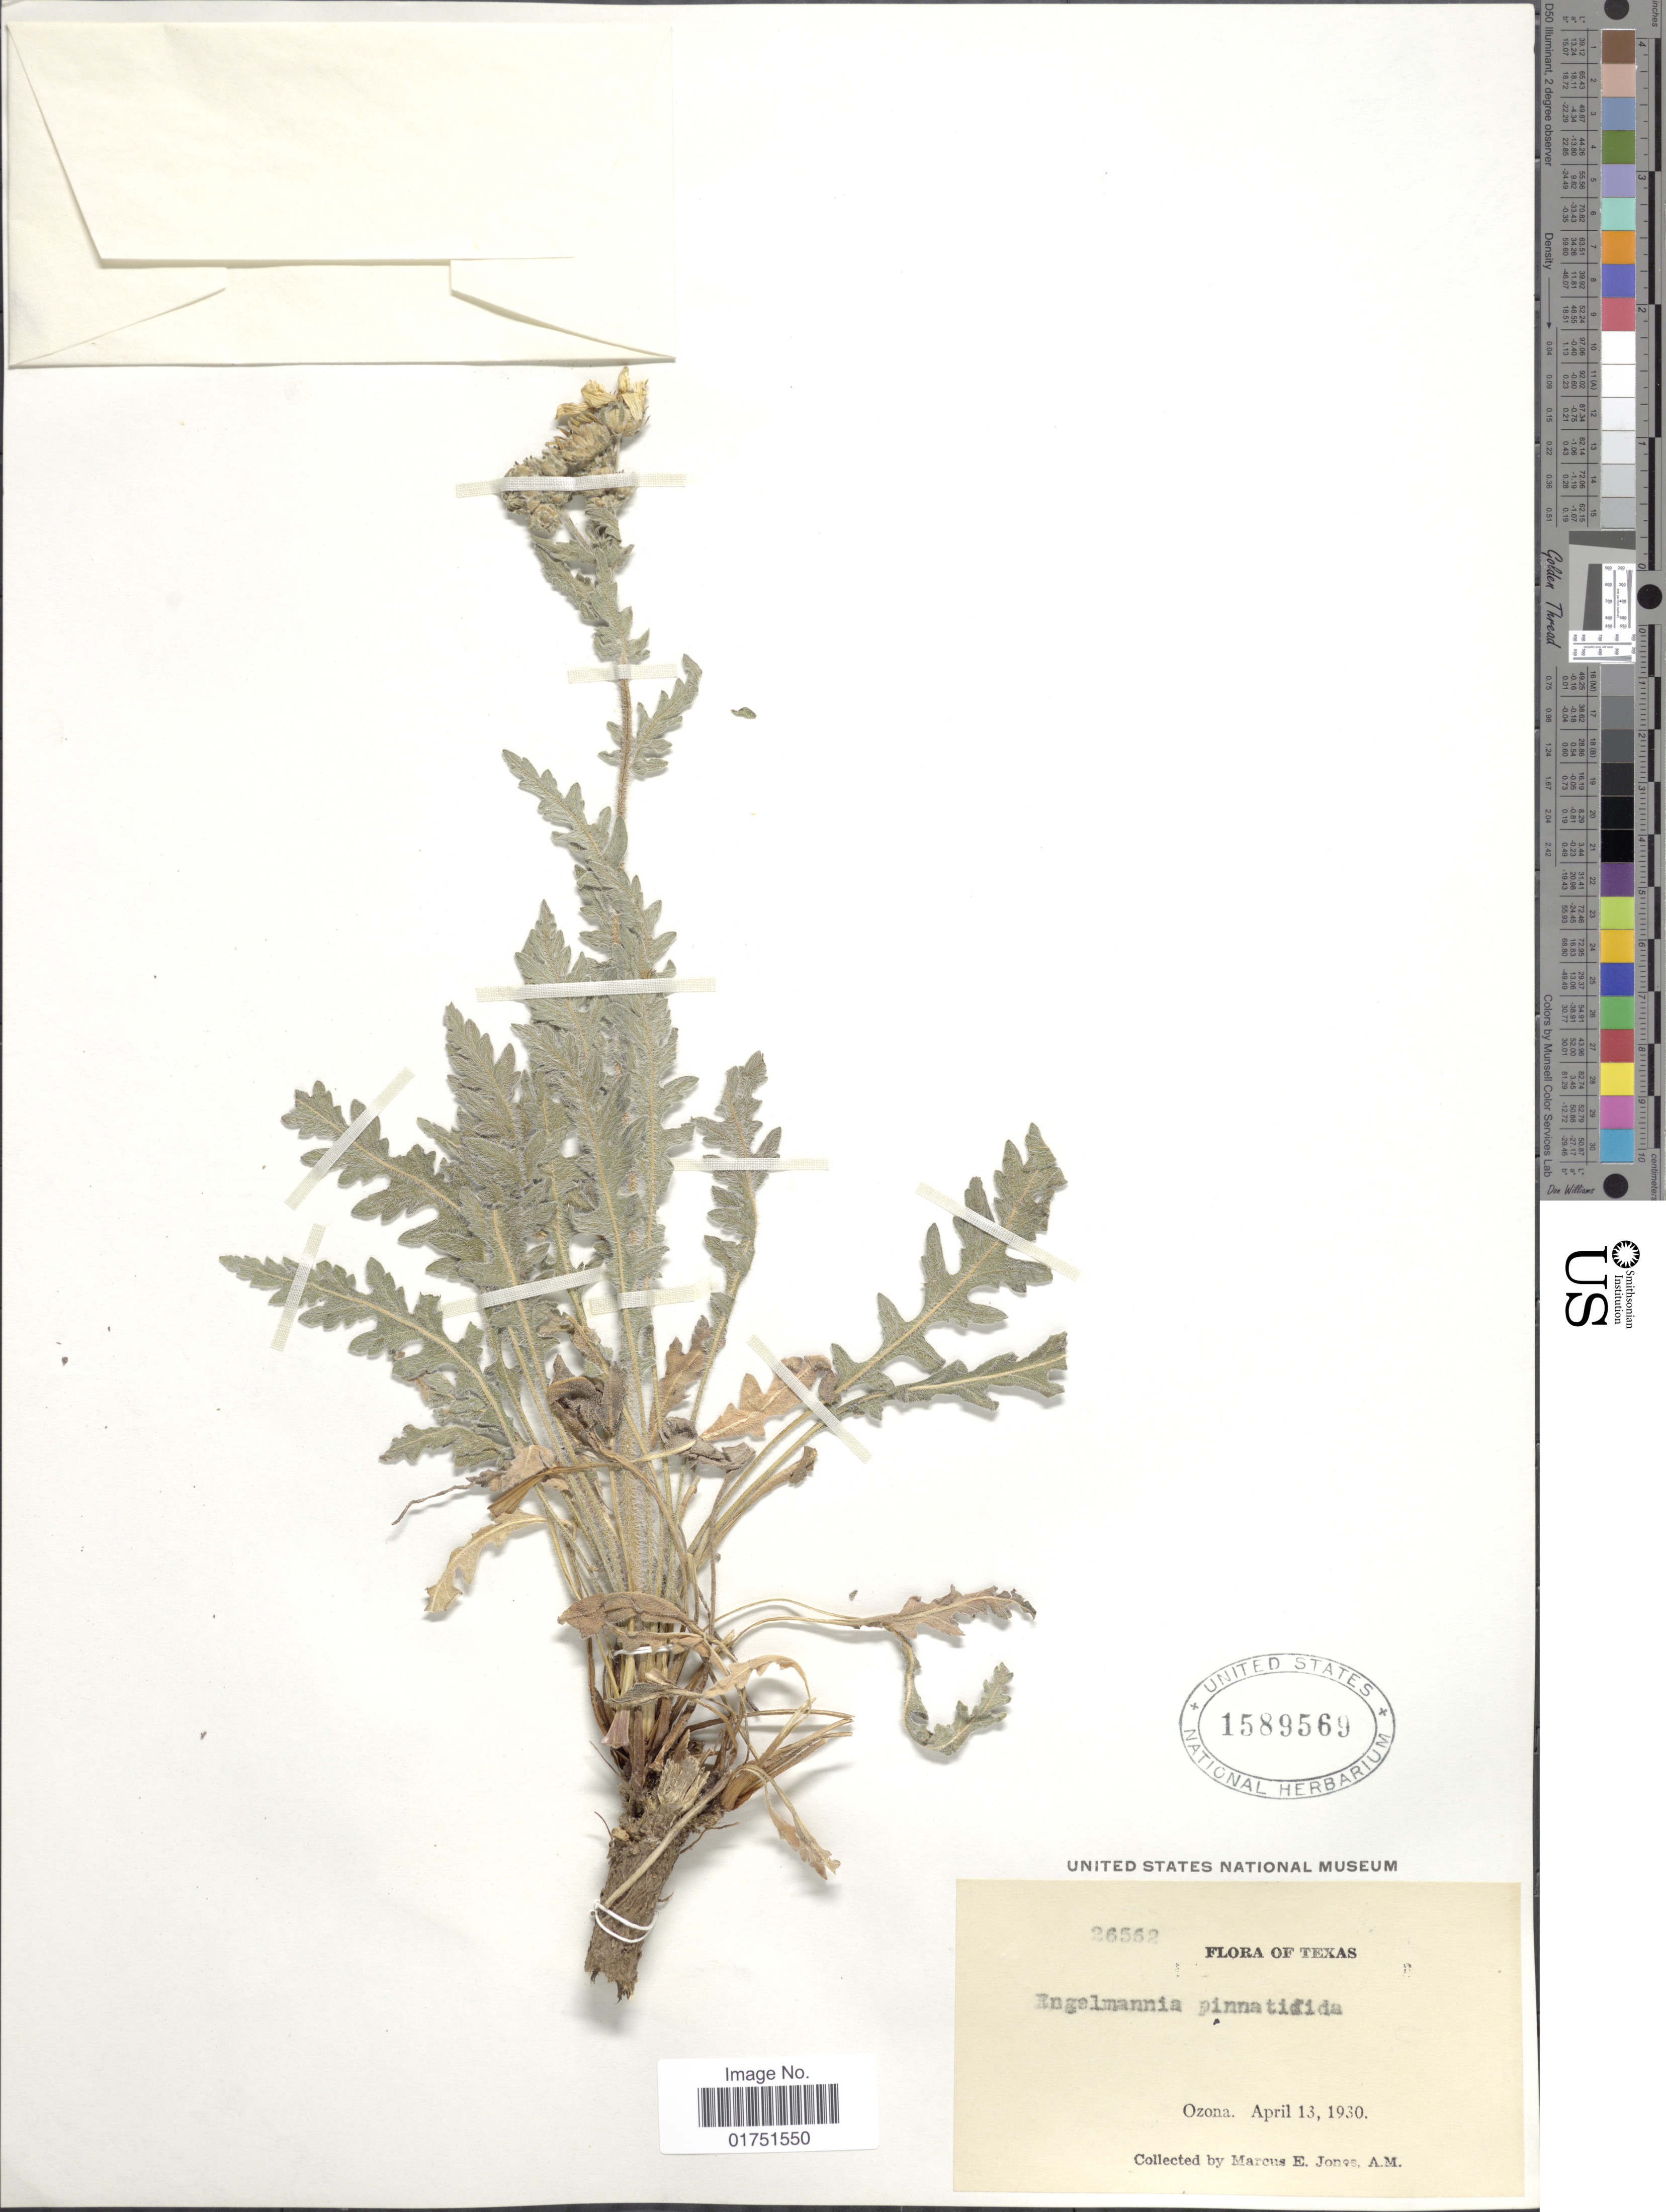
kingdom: Plantae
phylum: Tracheophyta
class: Magnoliopsida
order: Asterales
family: Asteraceae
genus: Engelmannia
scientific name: Engelmannia pinnatifida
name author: Torr. & A. Gray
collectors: M. E. Jones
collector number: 26562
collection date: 1930-04-13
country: United States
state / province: Texas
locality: Ozona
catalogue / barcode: US 1589569